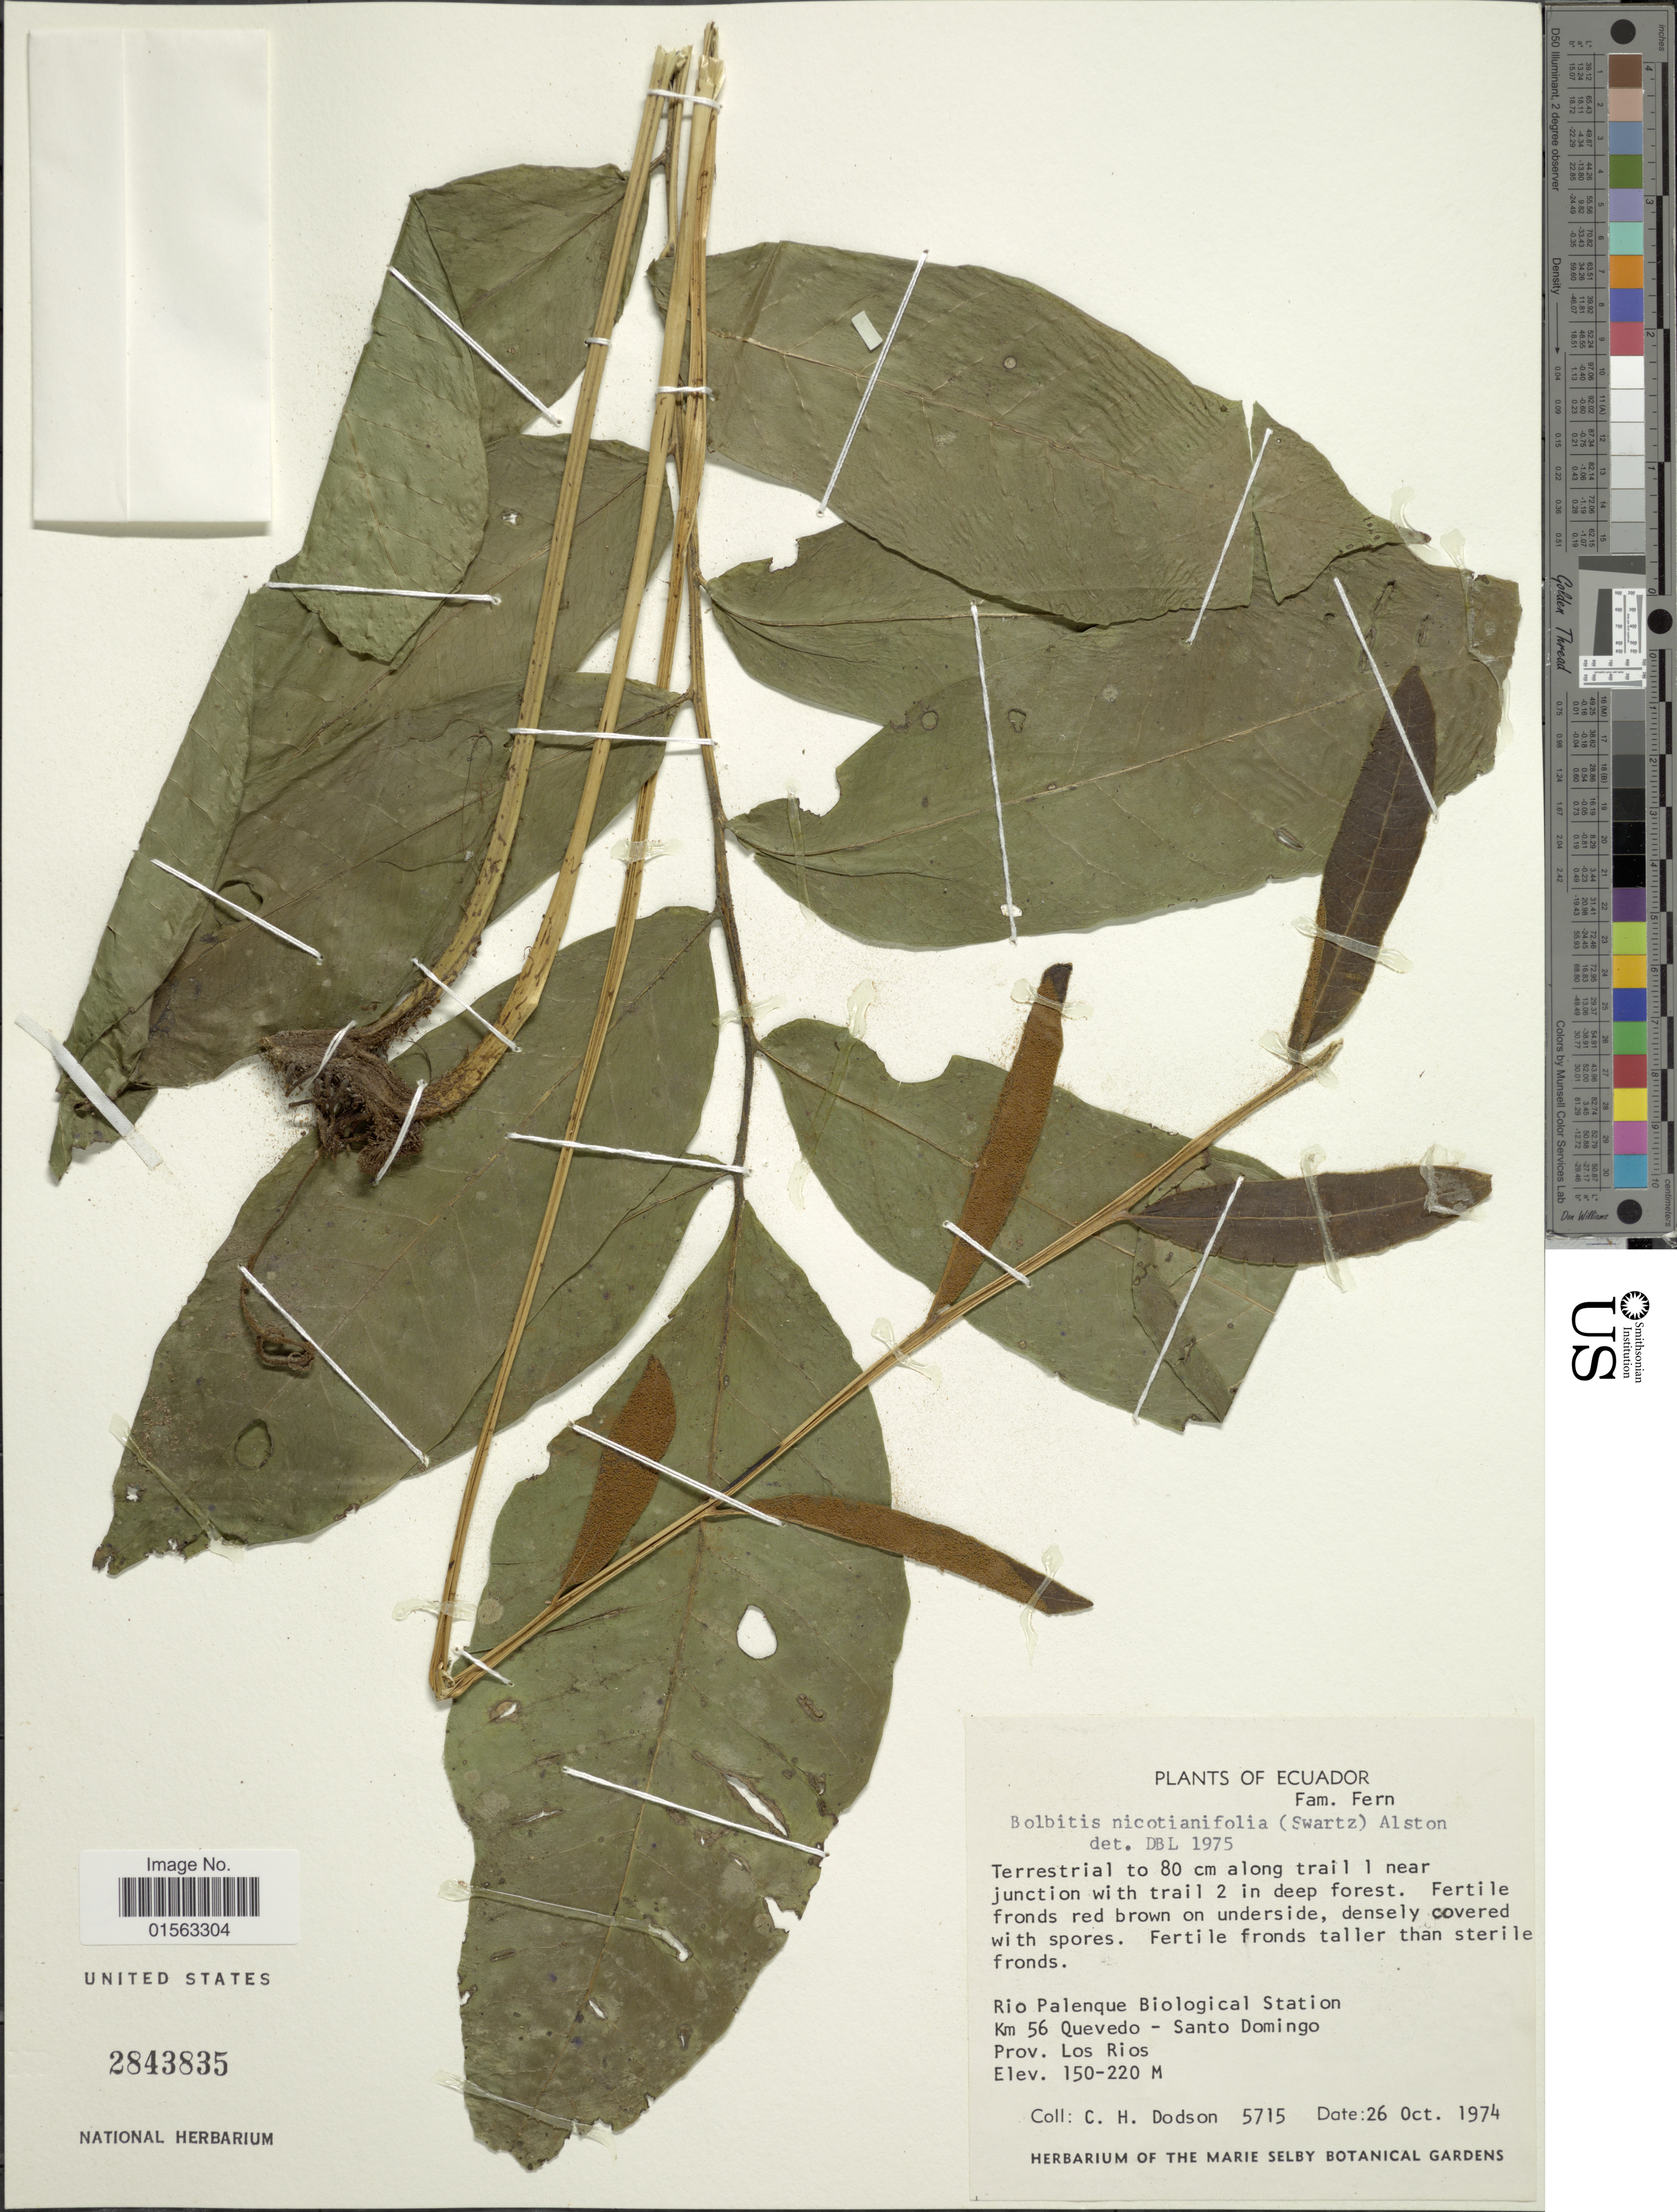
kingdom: Plantae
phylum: Tracheophyta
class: Polypodiopsida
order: Polypodiales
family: Dryopteridaceae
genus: Mickelia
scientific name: Mickelia nicotianifolia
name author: (Sw.) R.C. Moran et al.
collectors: C. H. Dodson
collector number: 5715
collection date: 1974-10-26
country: Ecuador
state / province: Los Ríos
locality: Ecuador, terrestrial to 80 cm along trail near junction with trail 2 in deep forest, Rio Palenque Biological Station km 56 Quevedo- Santo Domingo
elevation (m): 150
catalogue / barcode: US 2843835